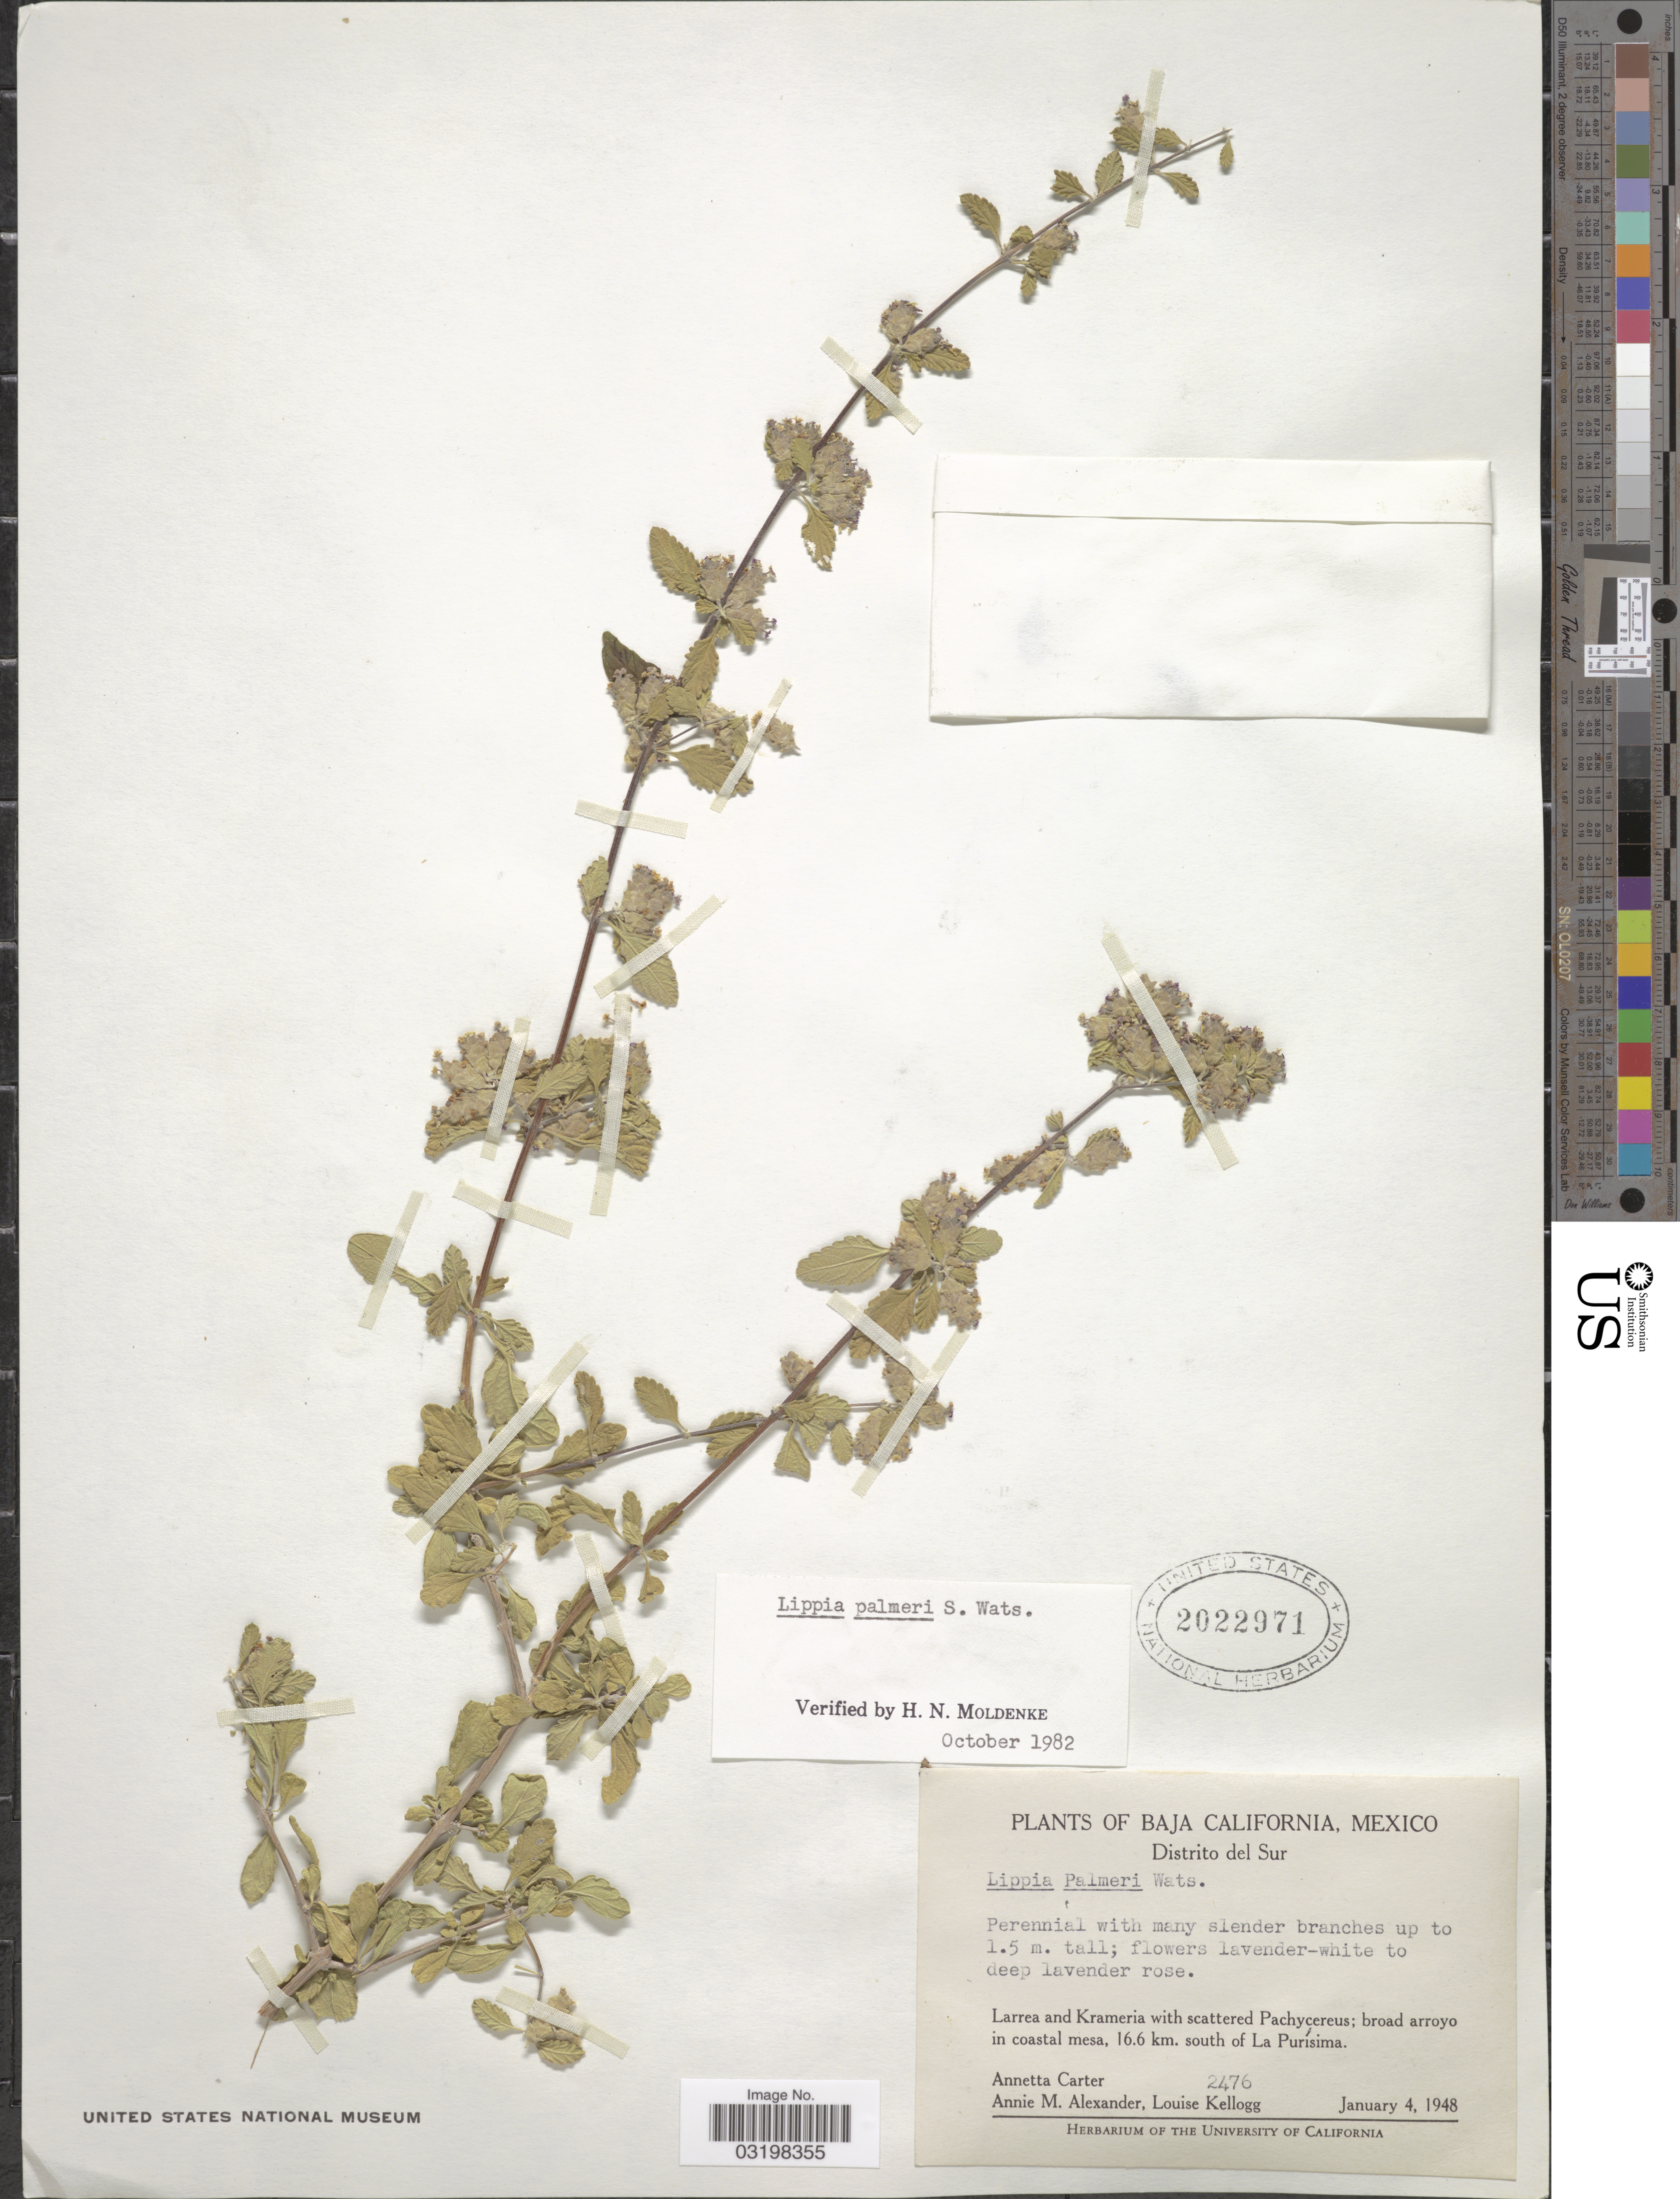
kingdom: Plantae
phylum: Tracheophyta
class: Magnoliopsida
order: Lamiales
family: Verbenaceae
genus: Lippia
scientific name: Lippia palmeri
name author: S. Watson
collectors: A. Carter, A. M. Alexander & L. Kellogg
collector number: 2476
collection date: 1948-01-04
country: Mexico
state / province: Baja California Sur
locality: Distrito del Sur. Broad arroyo in coastal mesa, 16.6 km. south of La Purísima.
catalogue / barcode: US 2022971